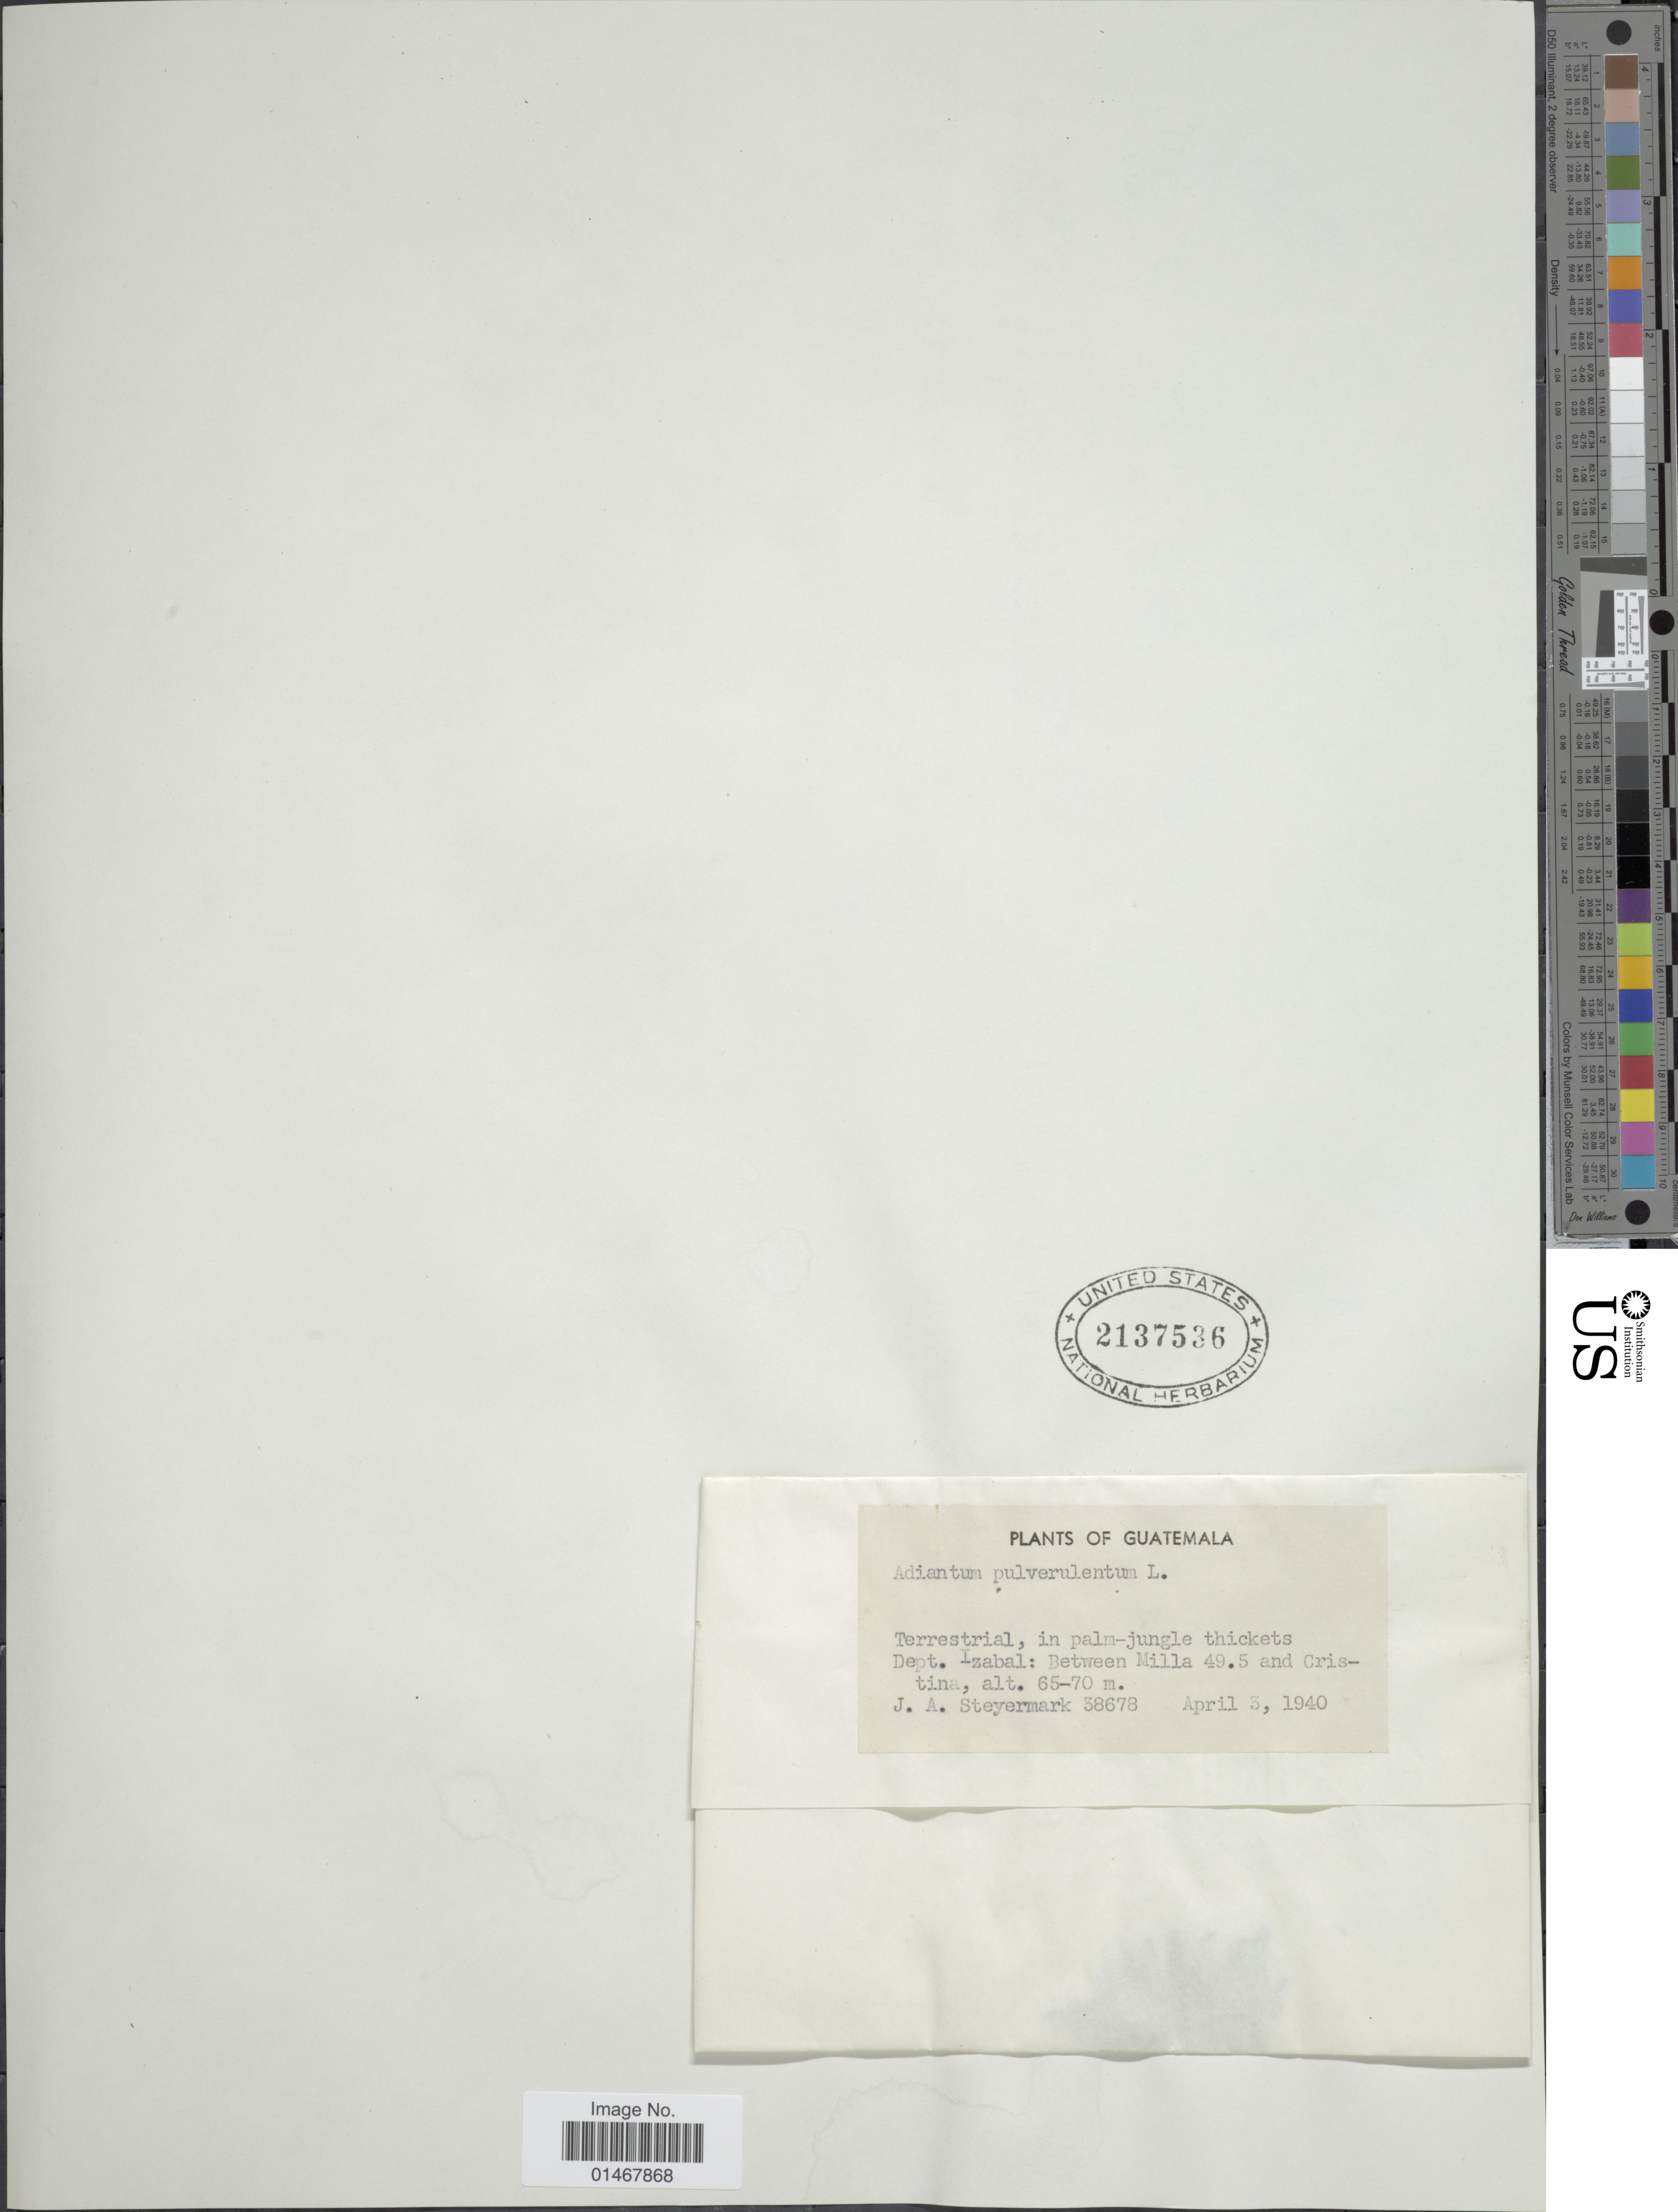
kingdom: Plantae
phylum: Tracheophyta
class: Polypodiopsida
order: Polypodiales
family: Pteridaceae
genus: Adiantum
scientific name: Adiantum pulverulentum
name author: L.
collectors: J. Steyermark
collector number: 38678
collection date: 1940-04-03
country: Guatemala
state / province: Izabal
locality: Dept. Izabal: Between Milla 49.5 and Cristina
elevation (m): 65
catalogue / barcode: US 2137536